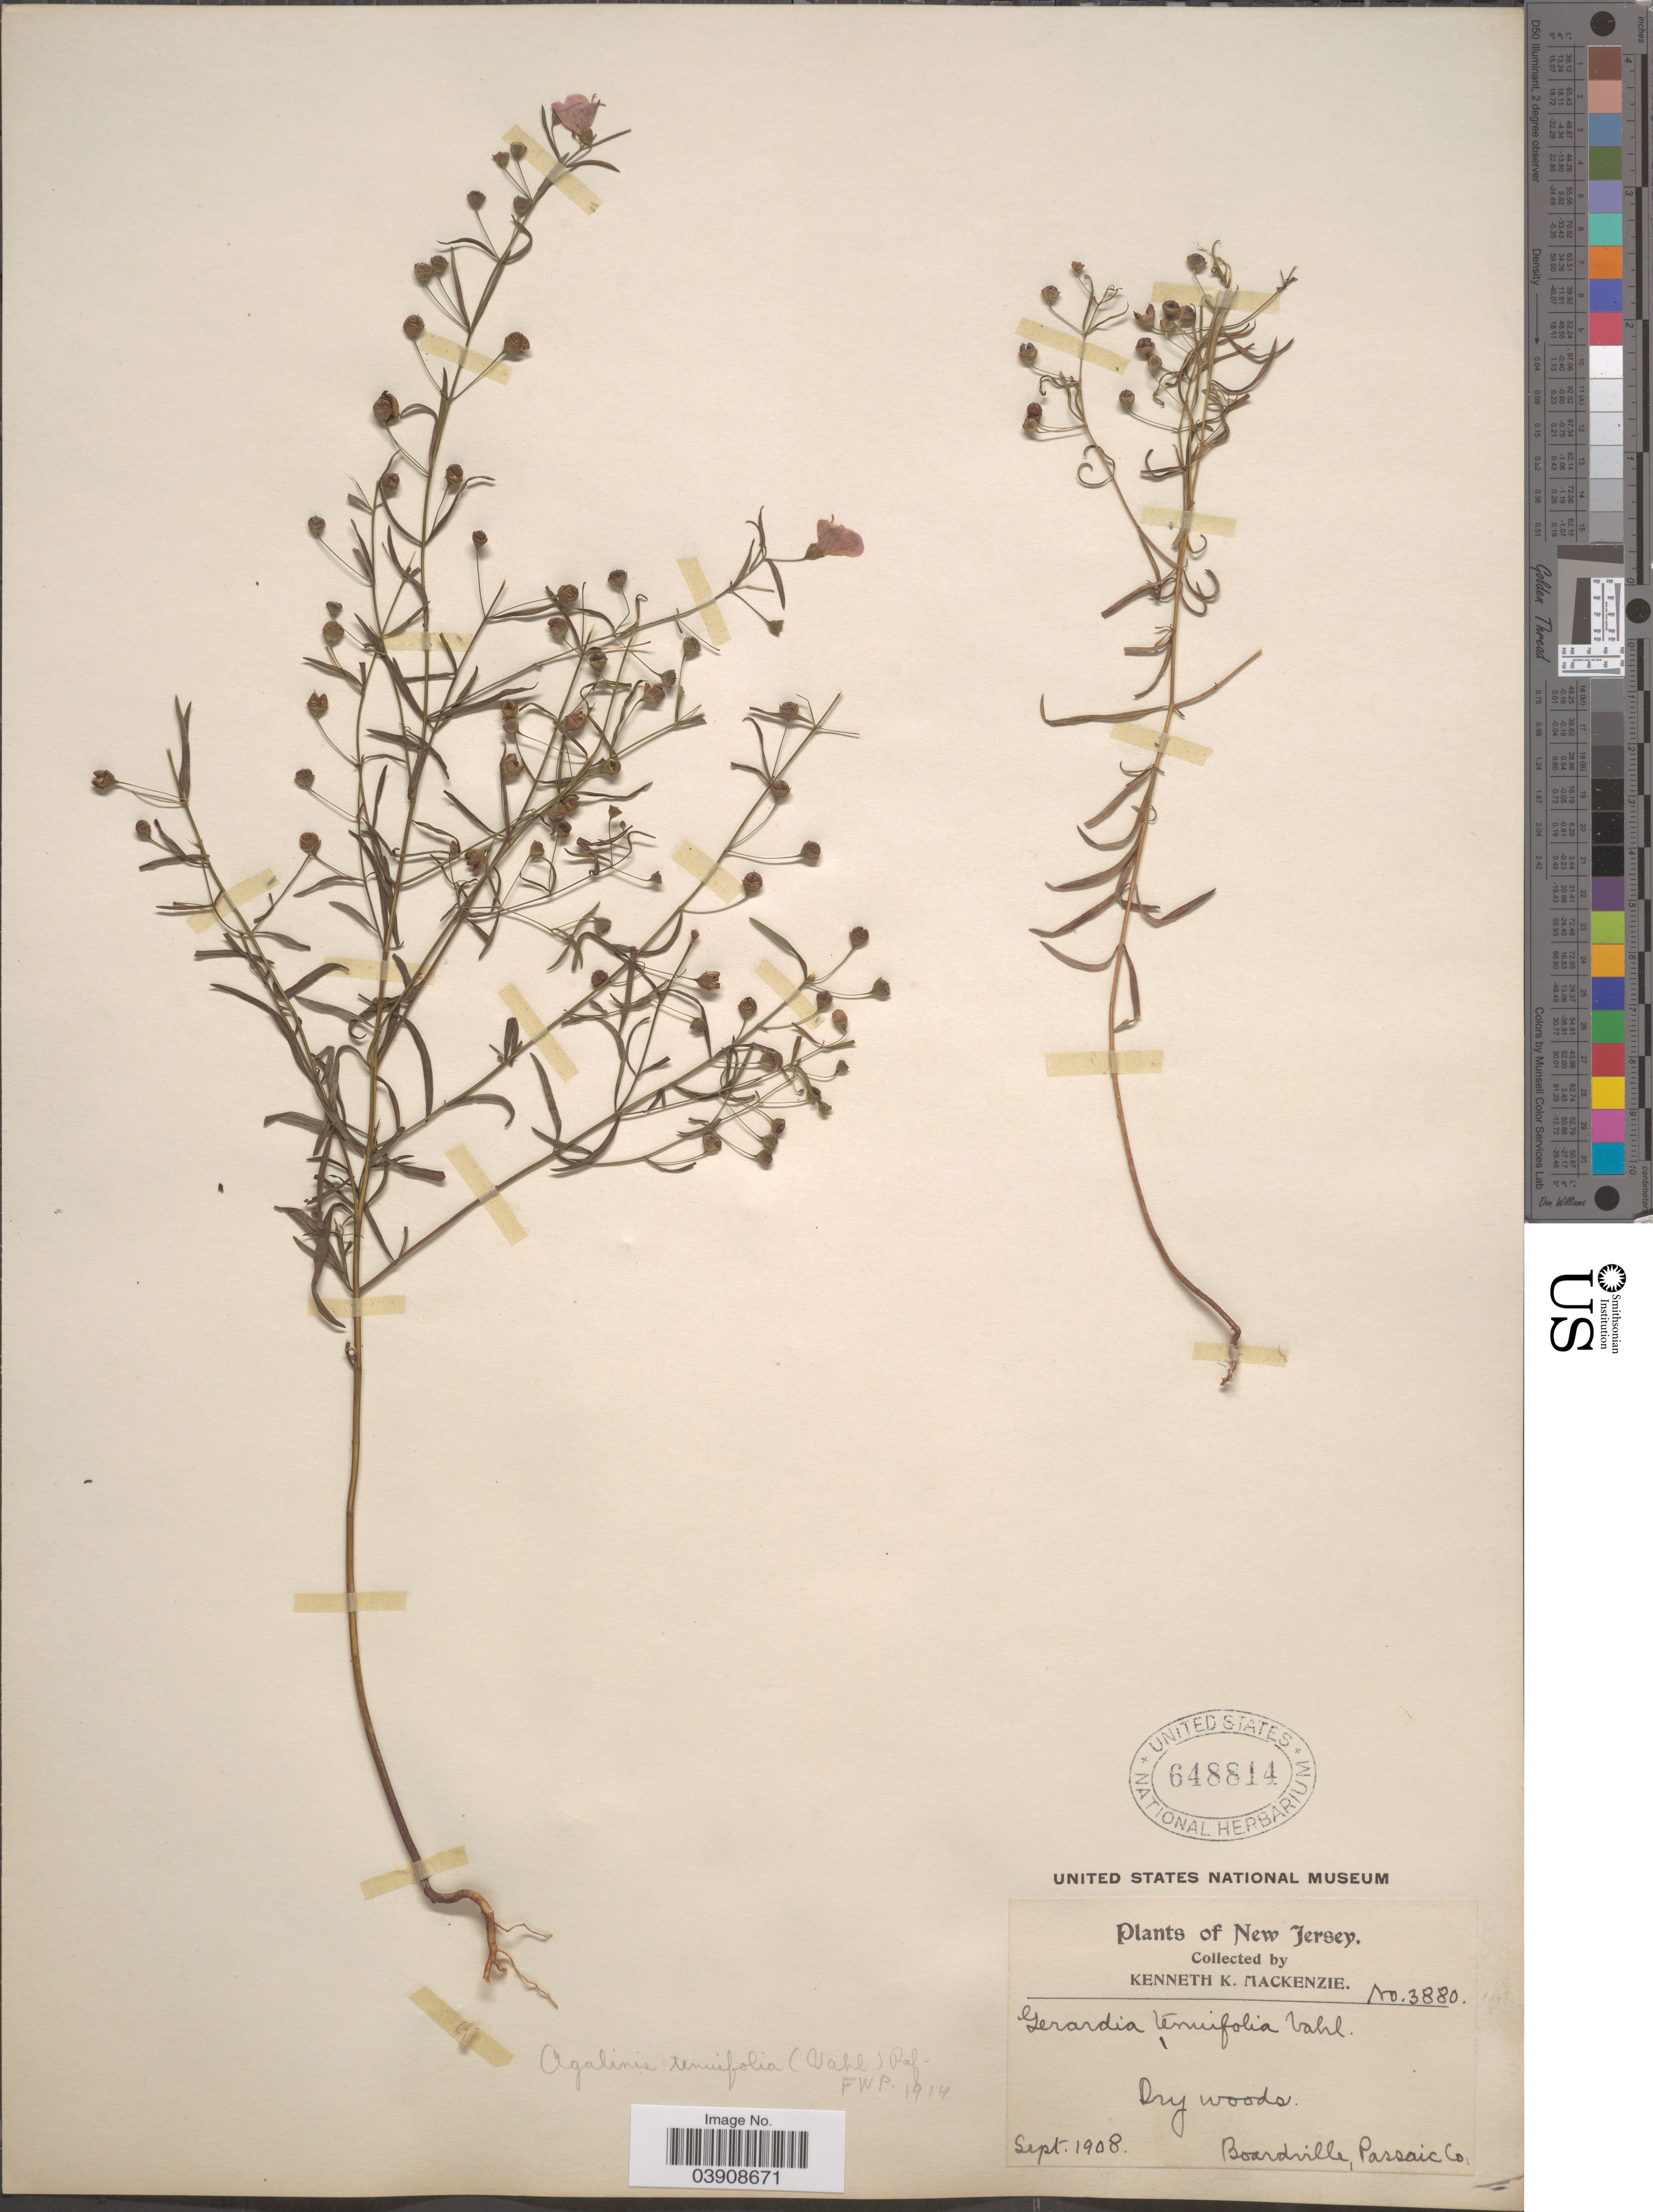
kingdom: Plantae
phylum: Tracheophyta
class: Magnoliopsida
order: Lamiales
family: Orobanchaceae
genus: Agalinis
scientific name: Agalinis tenuifolia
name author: (Vahl) Raf.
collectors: K. K. Mackenzie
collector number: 3880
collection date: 1908-09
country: United States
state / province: New Jersey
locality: Boardville, Passaic Co.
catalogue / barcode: US 648814